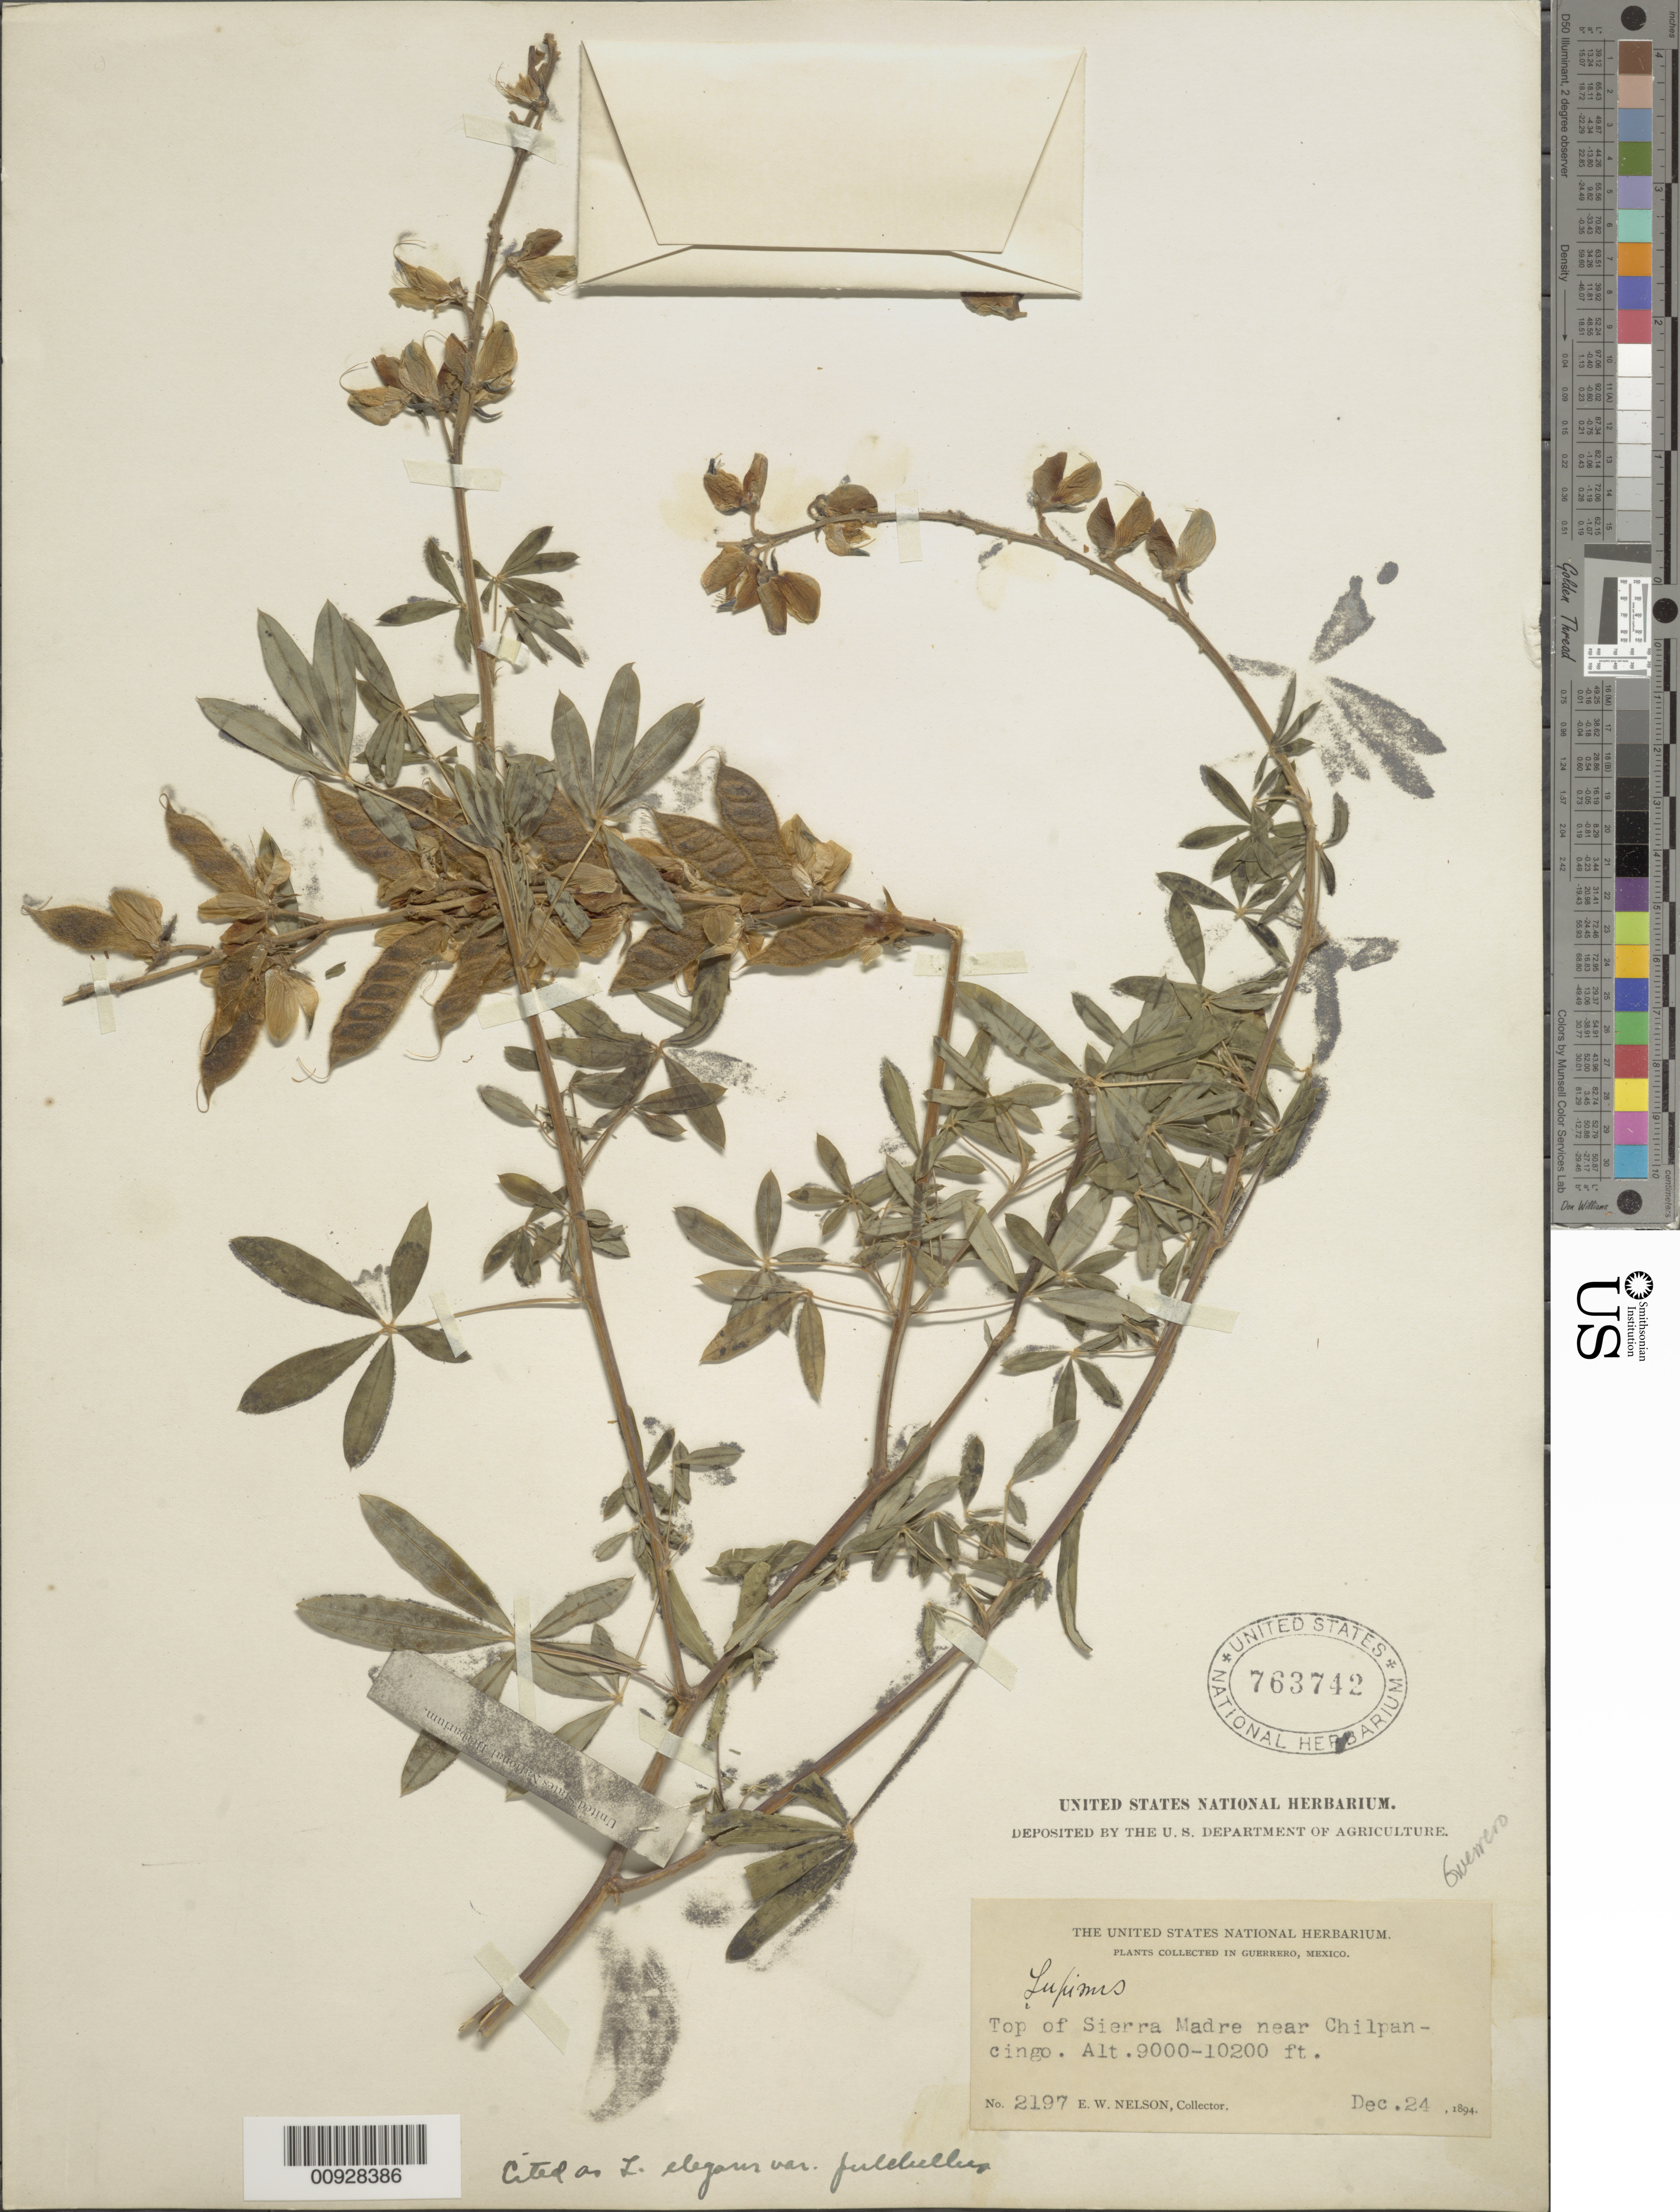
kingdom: Plantae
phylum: Tracheophyta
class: Magnoliopsida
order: Fabales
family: Fabaceae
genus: Lupinus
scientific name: Lupinus elegans var. pulchellus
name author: (Sweet) C.P. Sm.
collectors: E. W. Nelson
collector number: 2197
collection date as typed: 24 Dec 1894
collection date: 1894-12-24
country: Mexico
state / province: Guerrero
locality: Top of Sierra Madre near Chilpancingo.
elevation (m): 2743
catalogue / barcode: US 763742